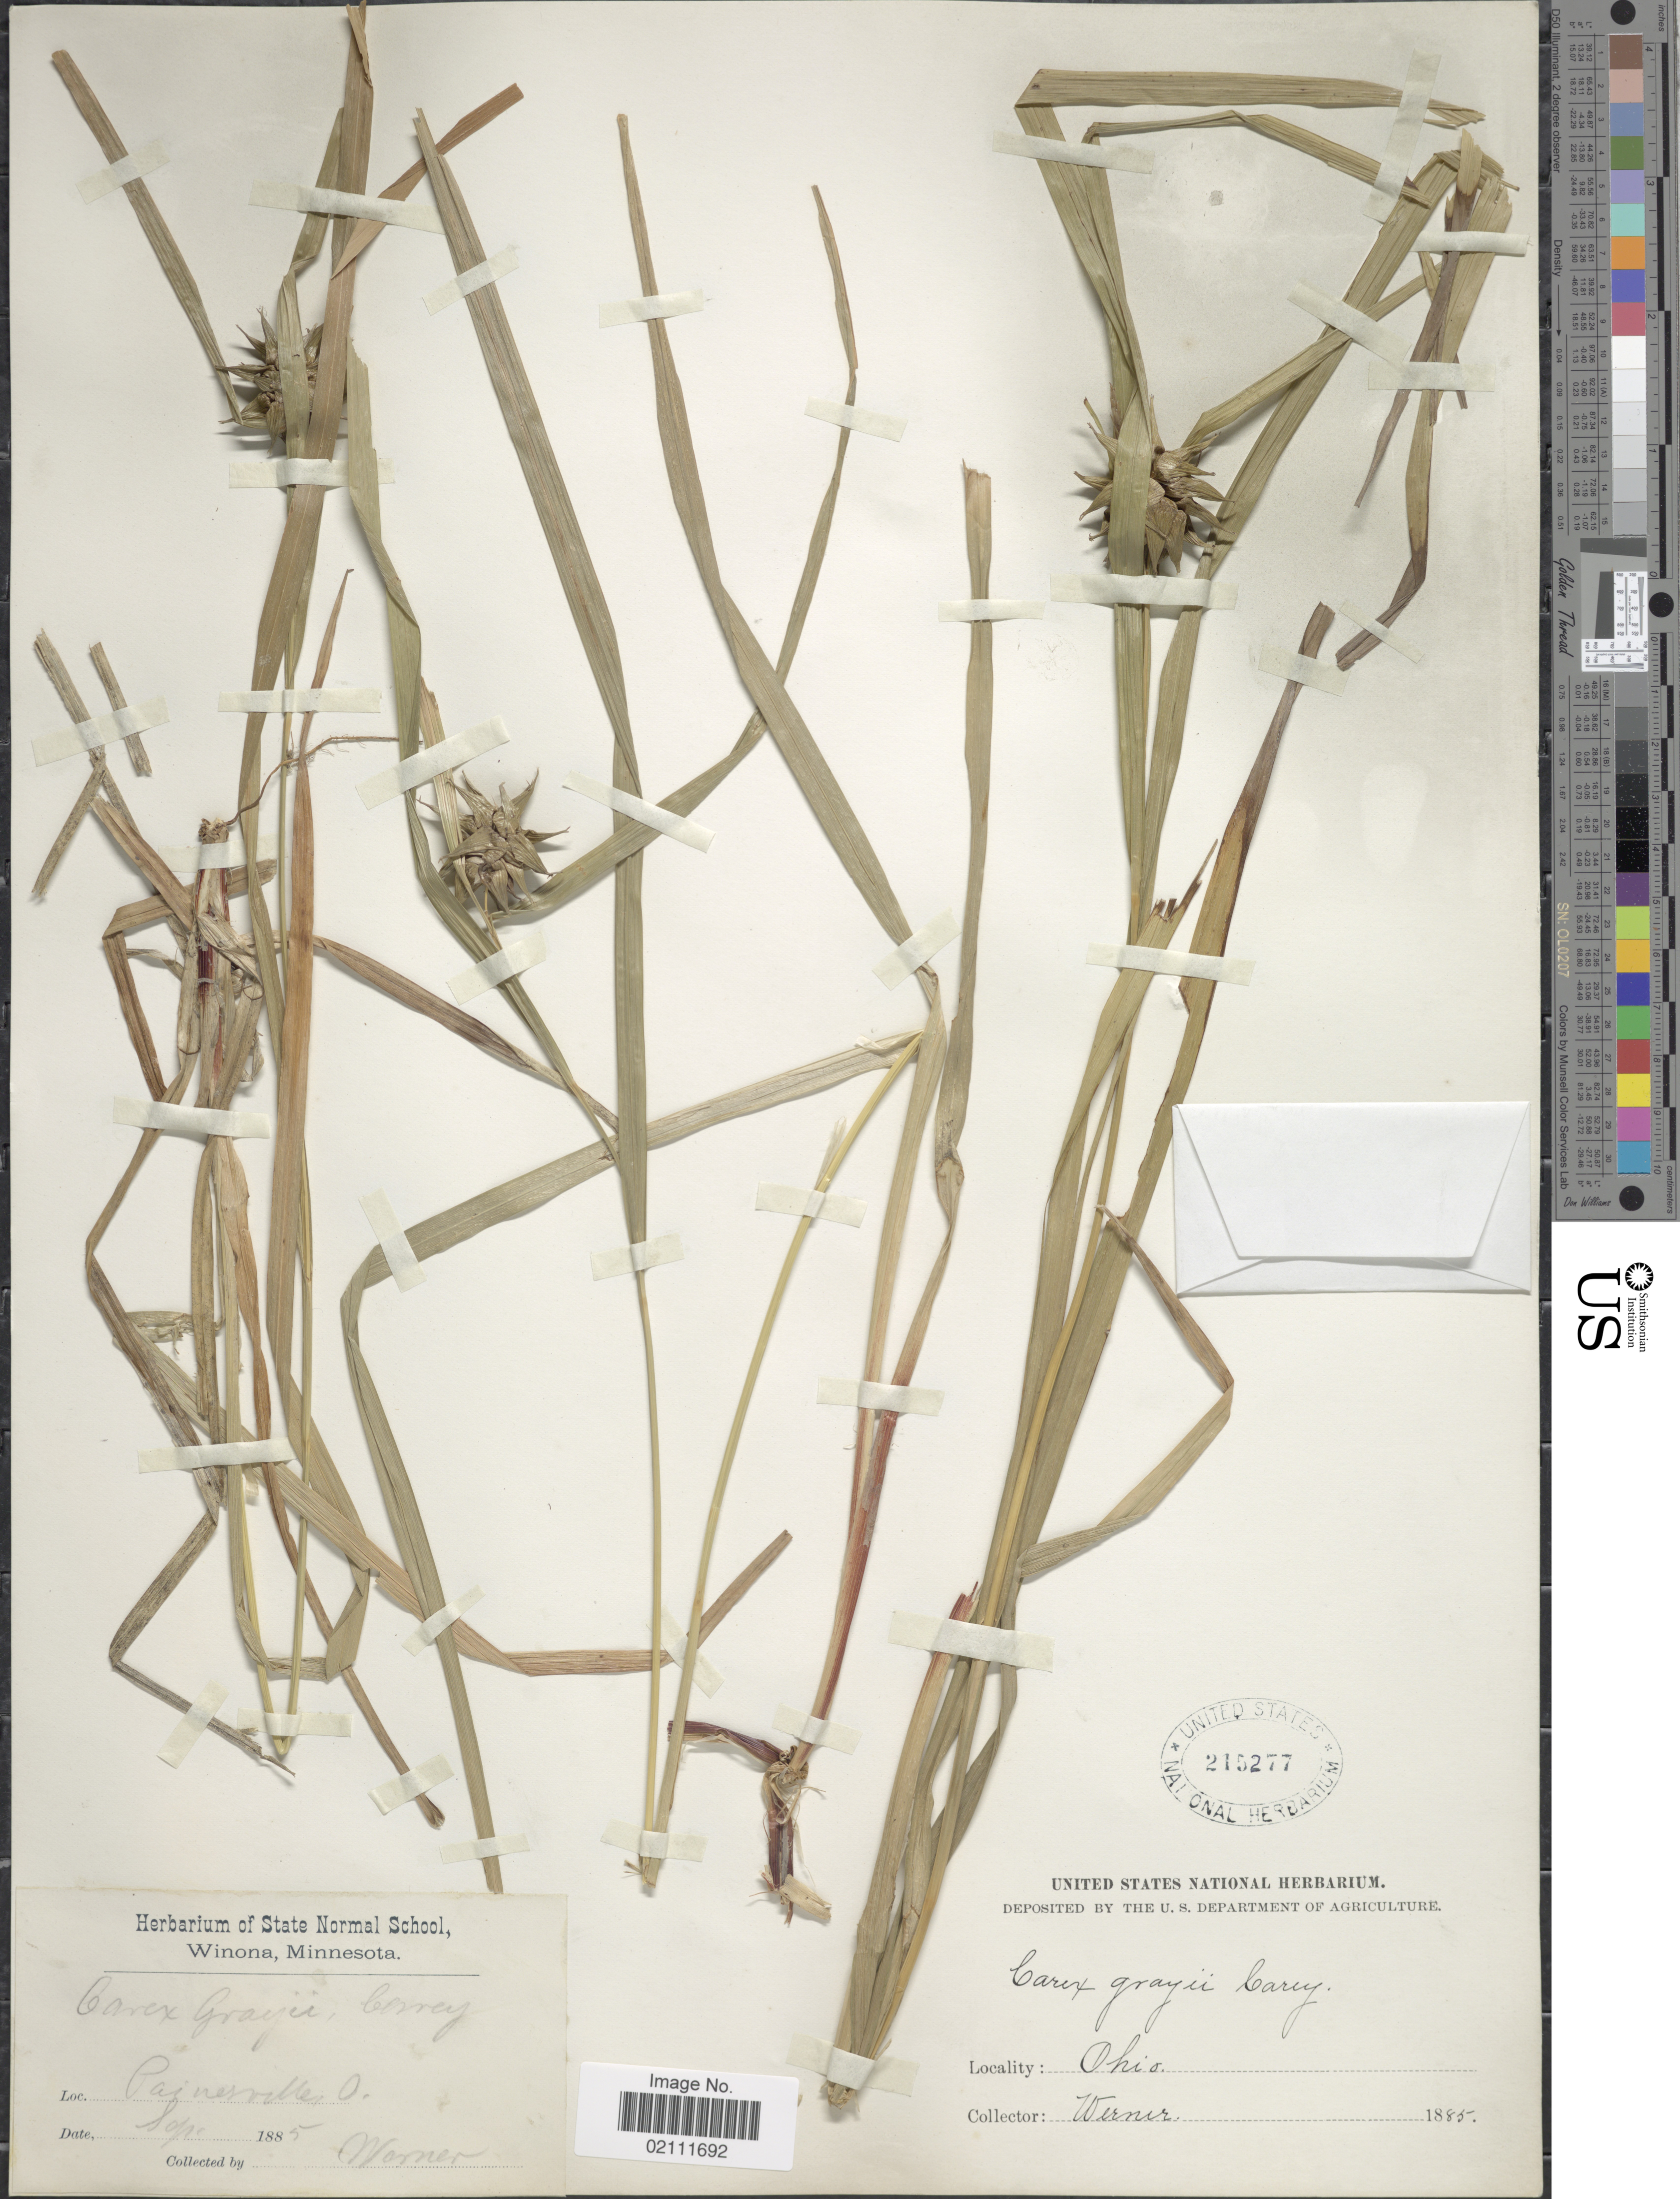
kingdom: Plantae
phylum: Tracheophyta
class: Liliopsida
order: Poales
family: Cyperaceae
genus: Carex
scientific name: Carex grayi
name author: J. Carey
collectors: -. Werner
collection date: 1885-09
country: United States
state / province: Ohio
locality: Painesville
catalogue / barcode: US 215277